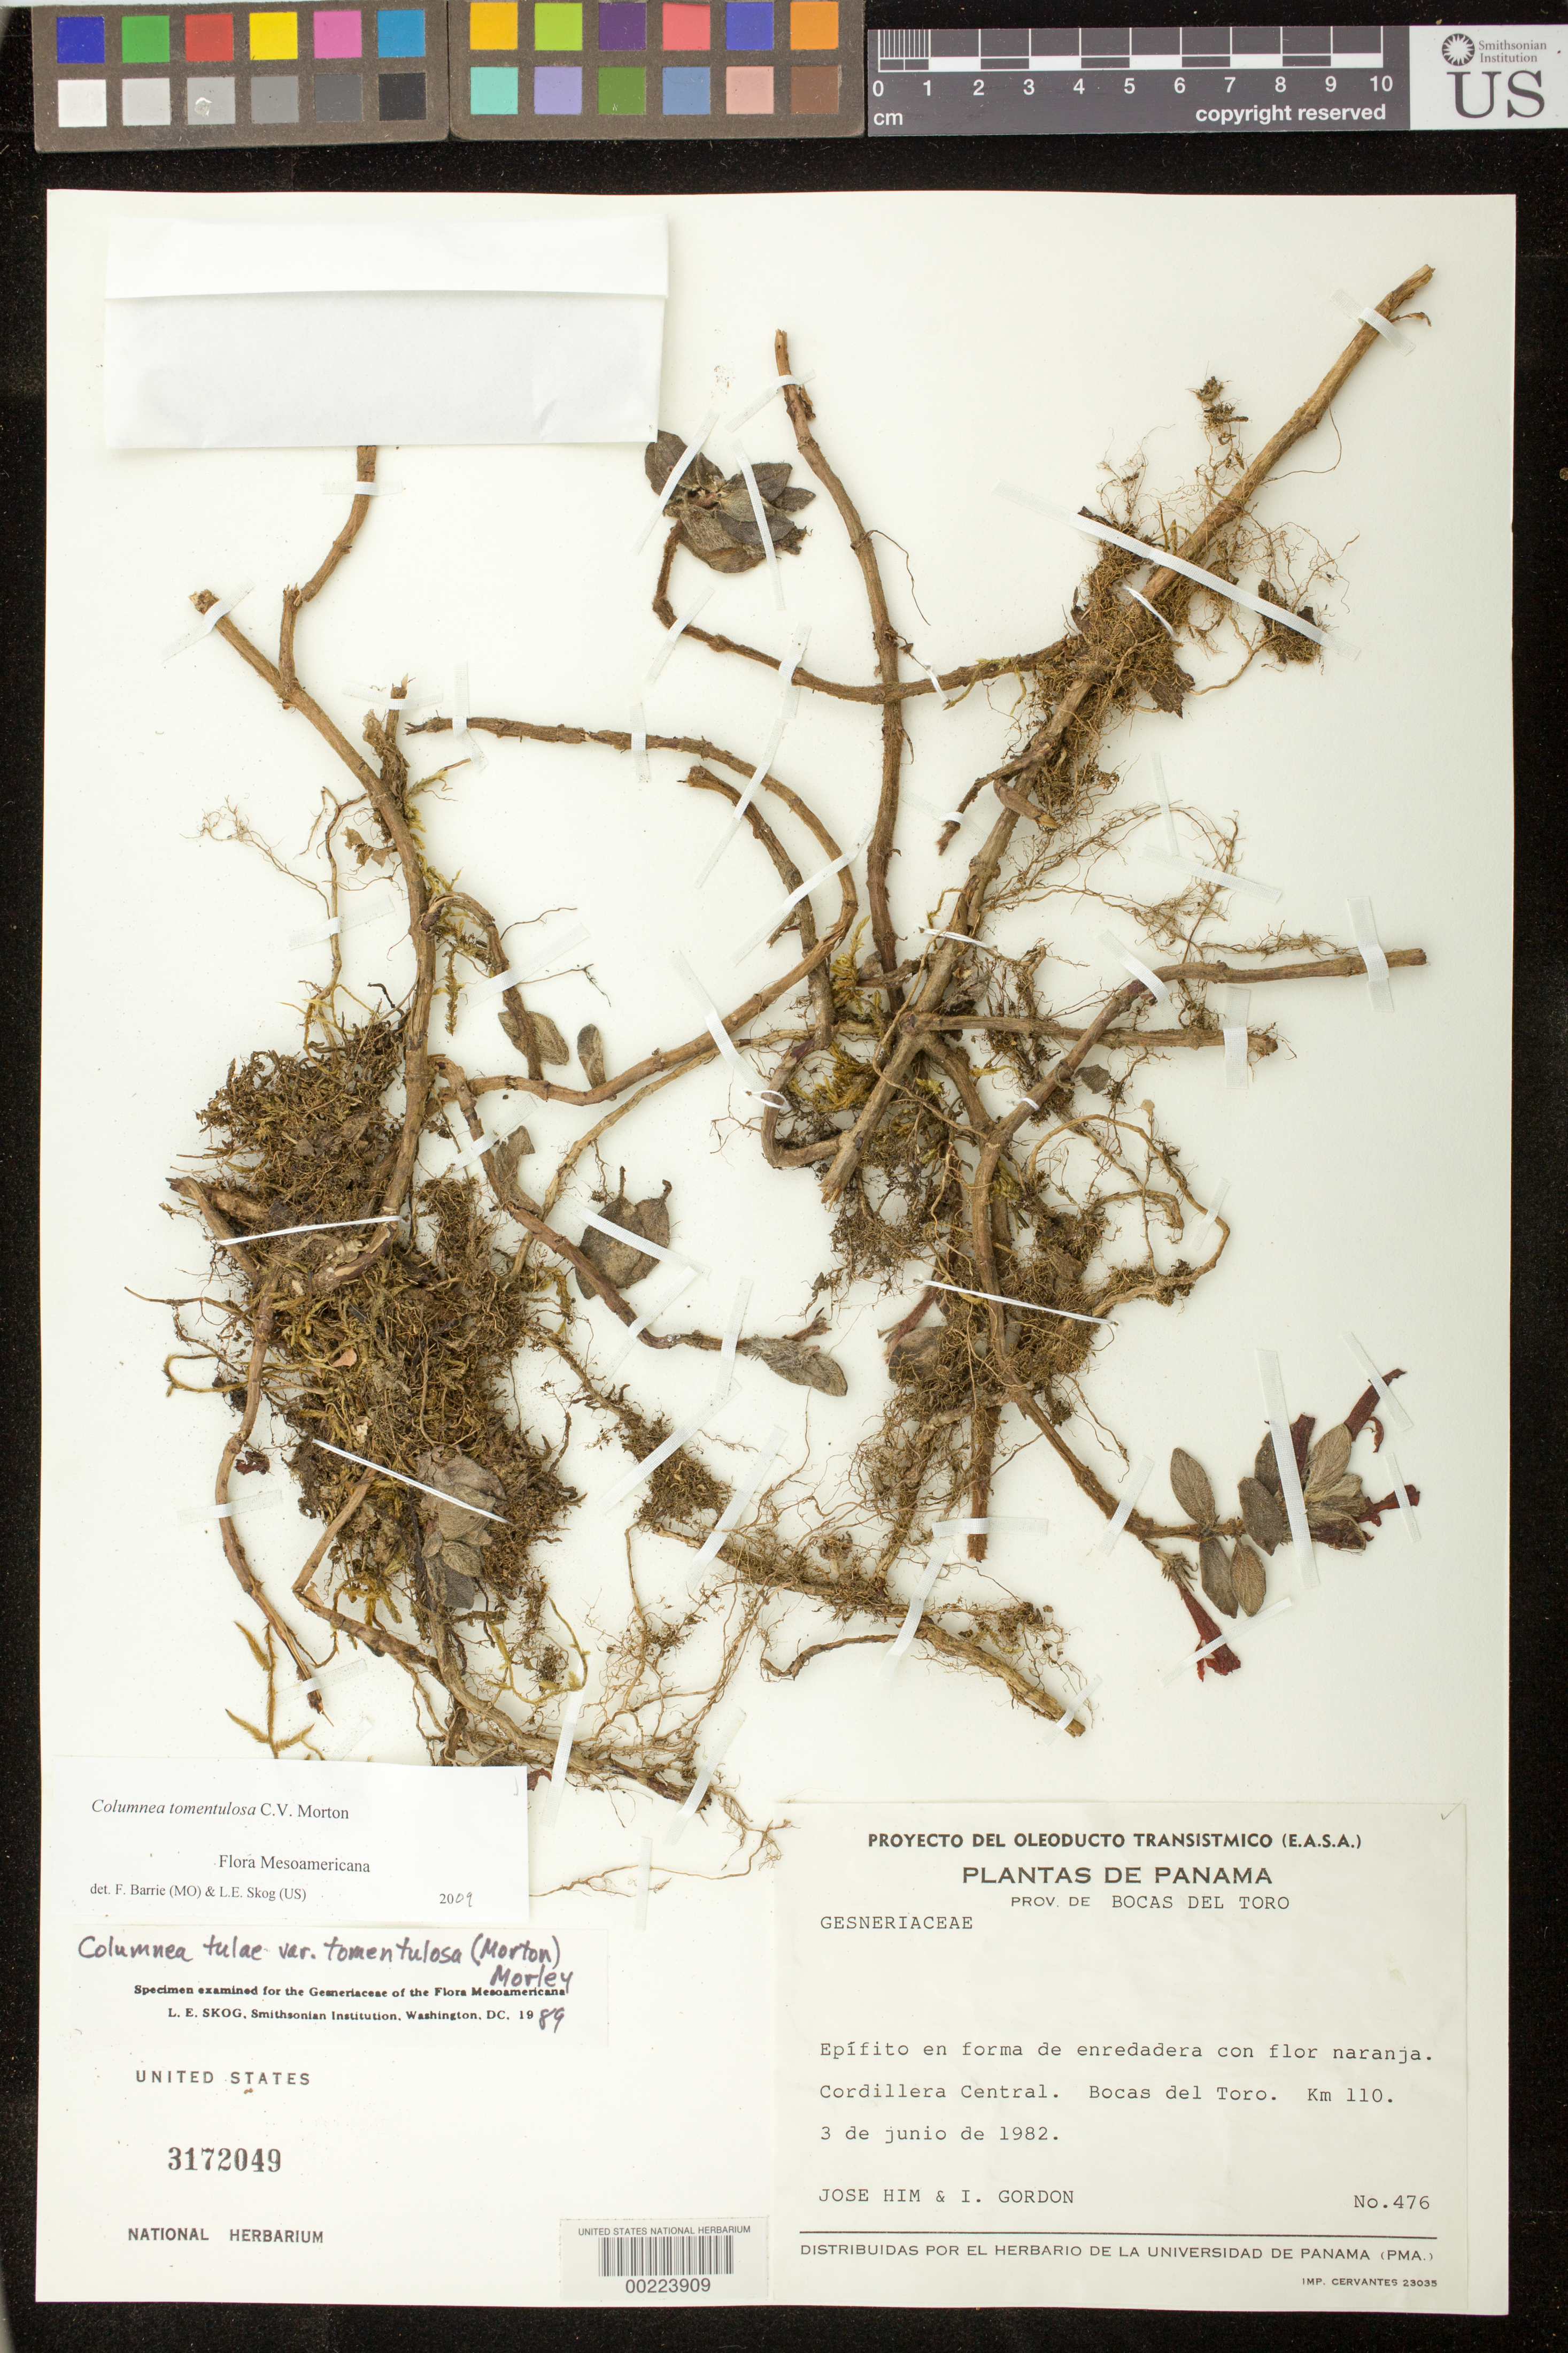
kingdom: Plantae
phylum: Tracheophyta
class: Magnoliopsida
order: Lamiales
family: Gesneriaceae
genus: Columnea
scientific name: Columnea tomentulosa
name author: C.V. Morton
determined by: Barrie, F. R.; Skog, Laurence E.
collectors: J. Him & I. Gordon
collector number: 476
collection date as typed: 03 Jun 1982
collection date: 1982-06-03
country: Panama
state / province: Bocas del Toro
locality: Cordillera Central, Bocas del Toro, km 110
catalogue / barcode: US 3172049